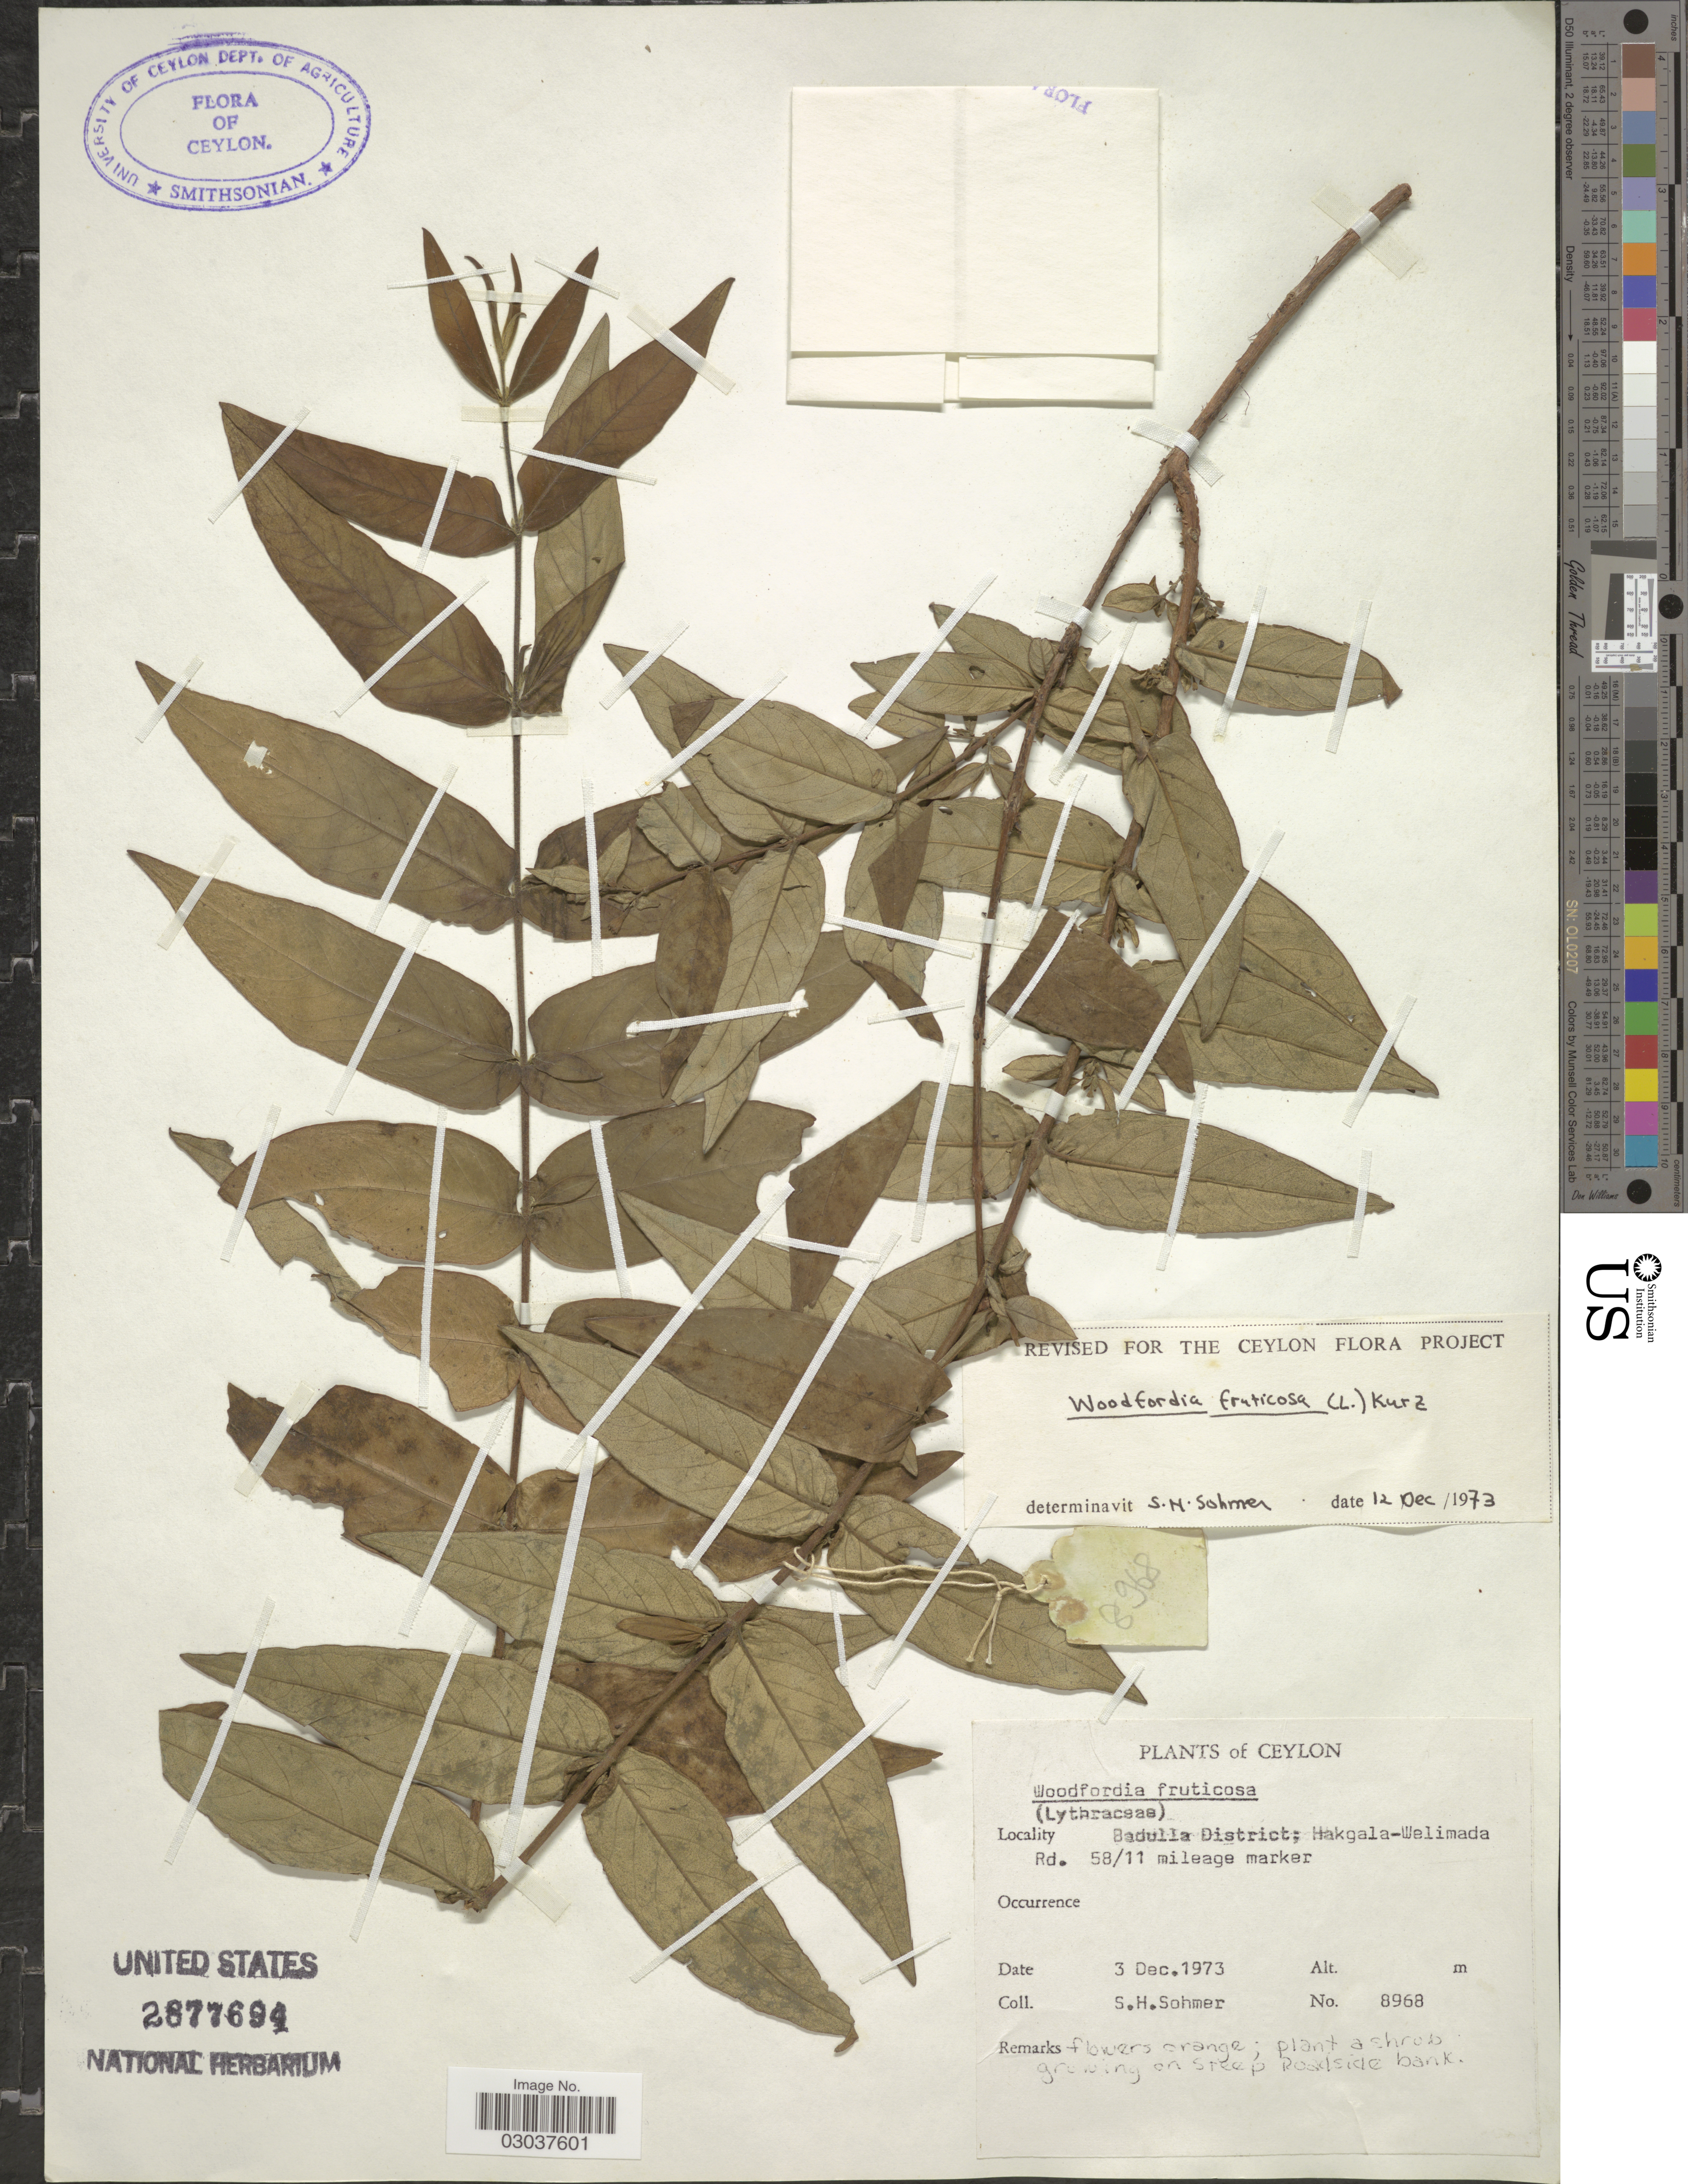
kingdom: Plantae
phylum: Tracheophyta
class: Magnoliopsida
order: Myrtales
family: Lythraceae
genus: Woodfordia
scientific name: Woodfordia fruticosa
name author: (L.) Kurz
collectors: S. H. Sohmer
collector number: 8968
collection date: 1973-12-03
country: Sri Lanka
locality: Ceylon. Badulla District; Hakgala-Welimada Rd. 58/11 mileage marker.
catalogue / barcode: US 2877694